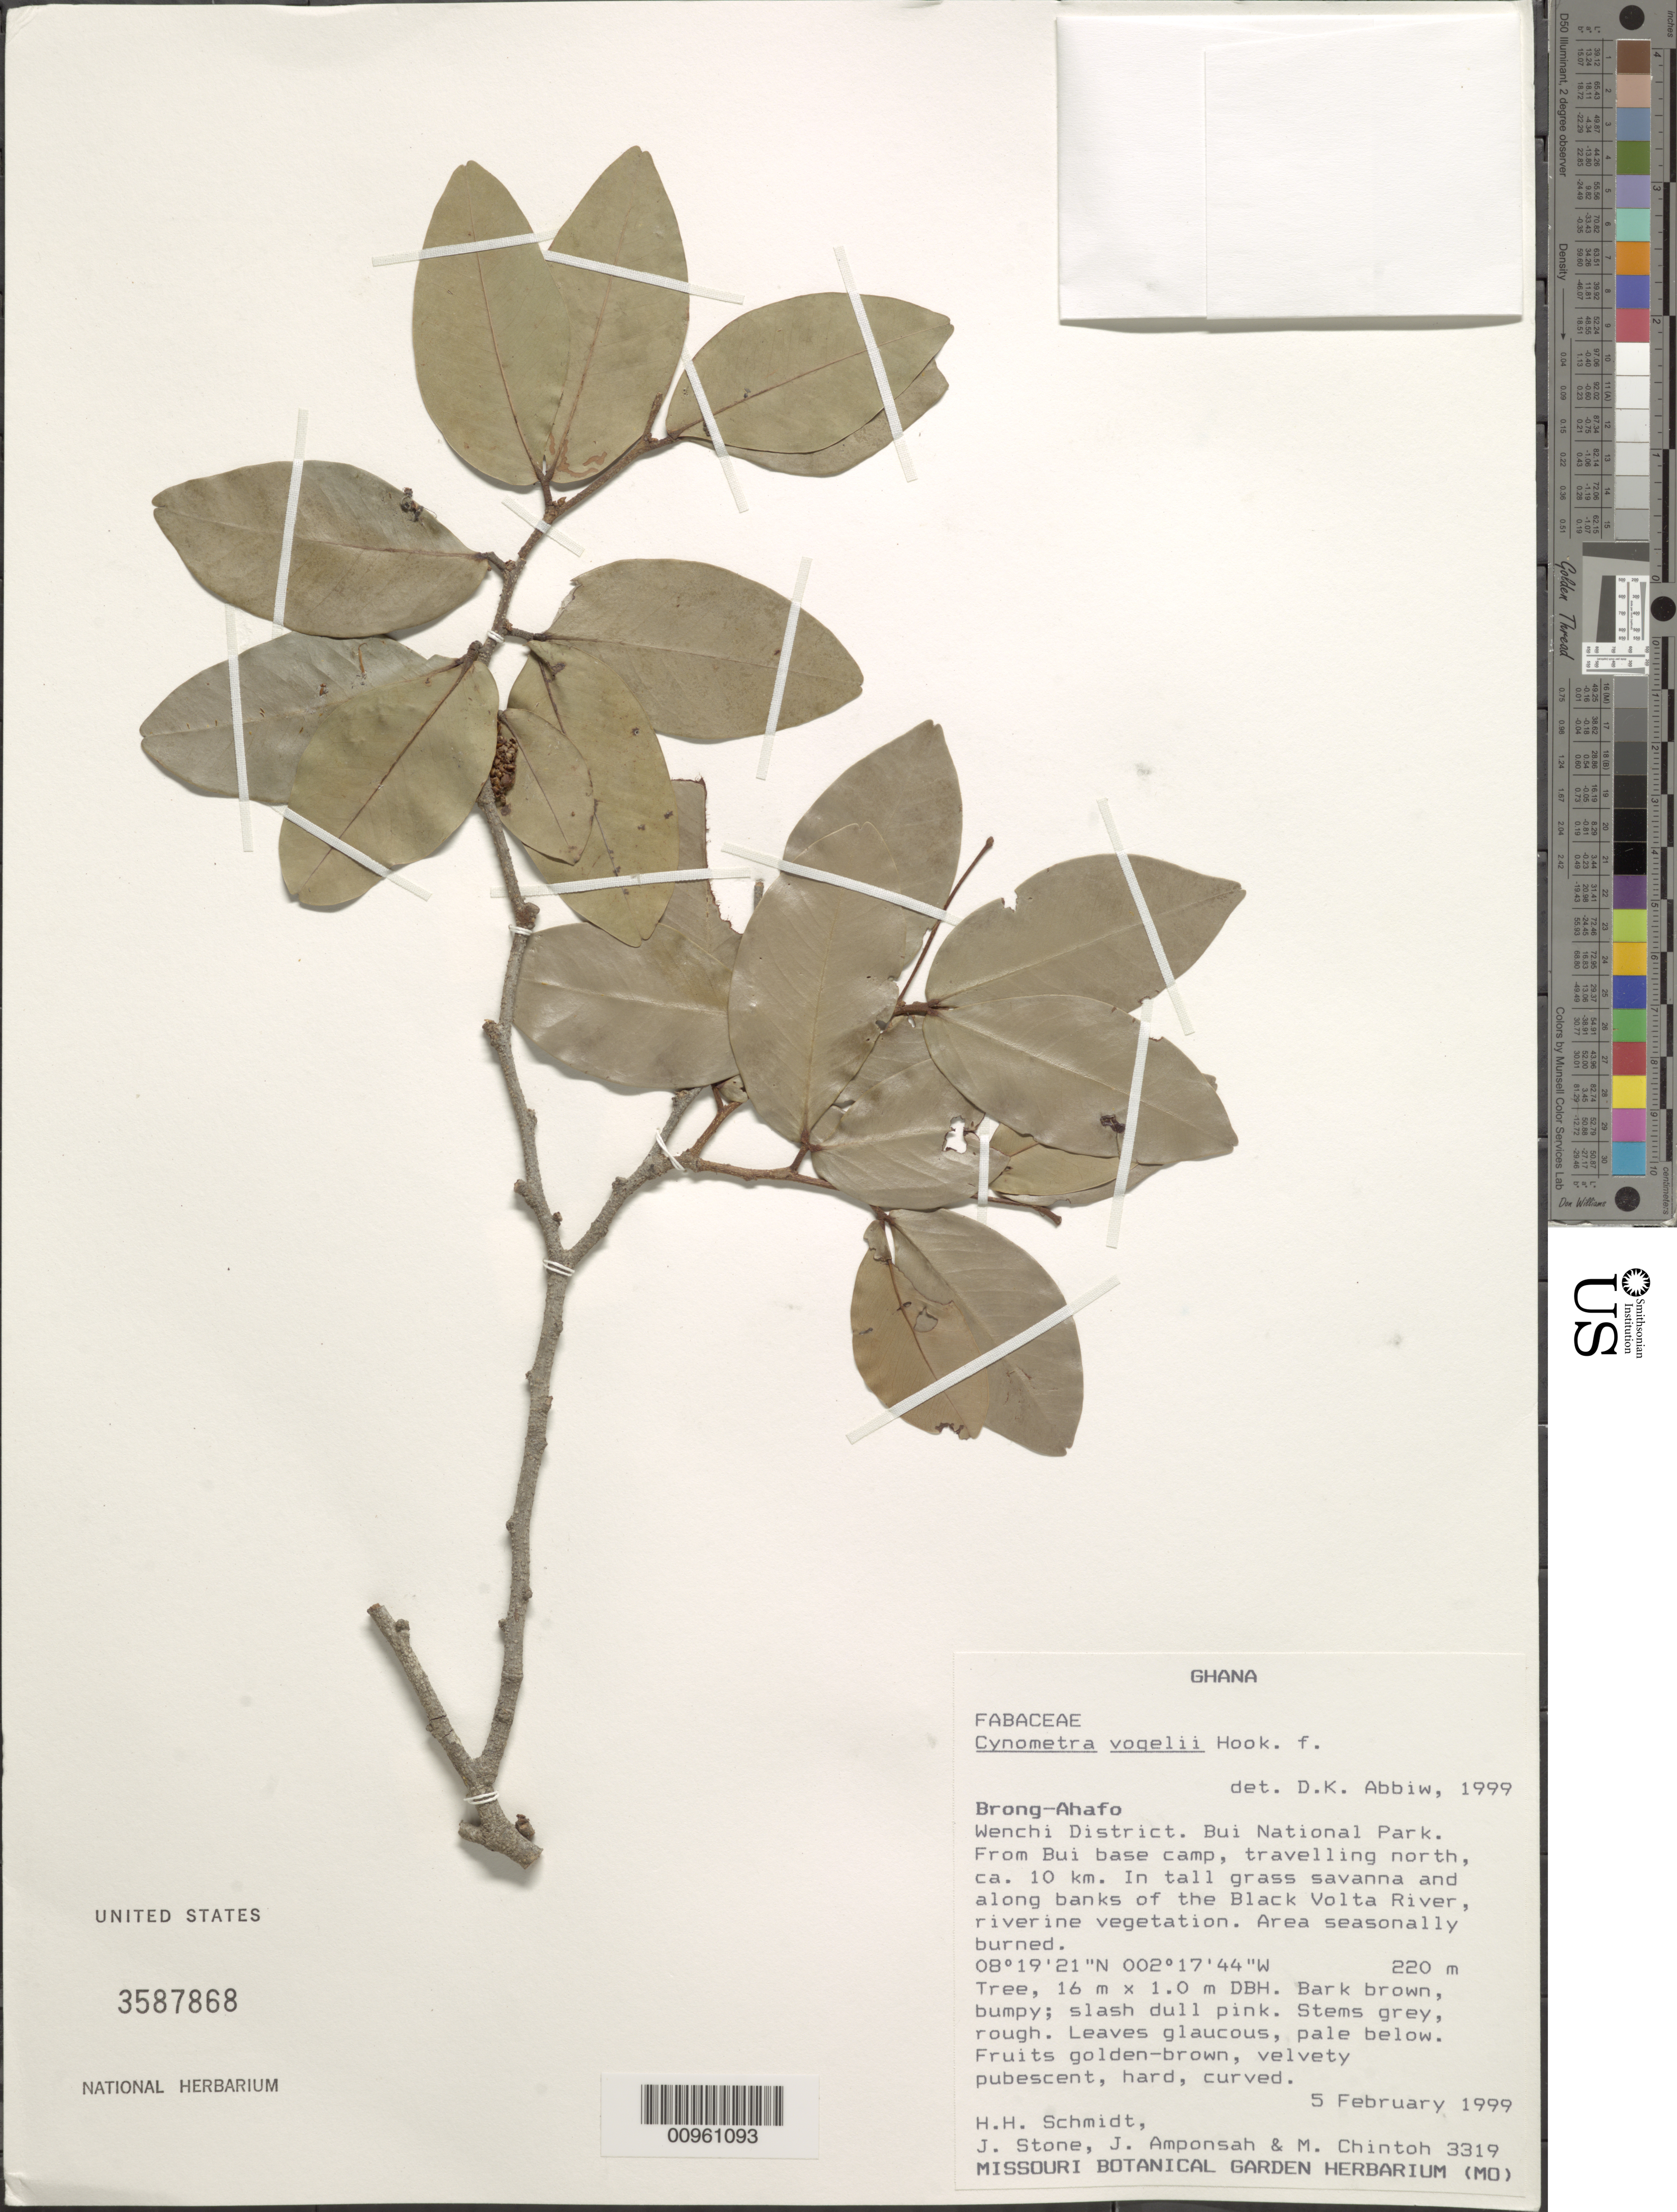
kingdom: Plantae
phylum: Tracheophyta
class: Magnoliopsida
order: Fabales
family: Fabaceae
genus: Cynometra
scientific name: Cynometra vogelii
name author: Hook. f.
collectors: T. Schmidt, J. Stone, J. Amponsah & M. Chintoh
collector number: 3319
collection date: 1999-02-05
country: Ghana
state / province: Brong-Ahafo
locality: Wenchi District, Bui National Park, from Bui base camp travelling north ca 10 km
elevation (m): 220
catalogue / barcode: US 3587868